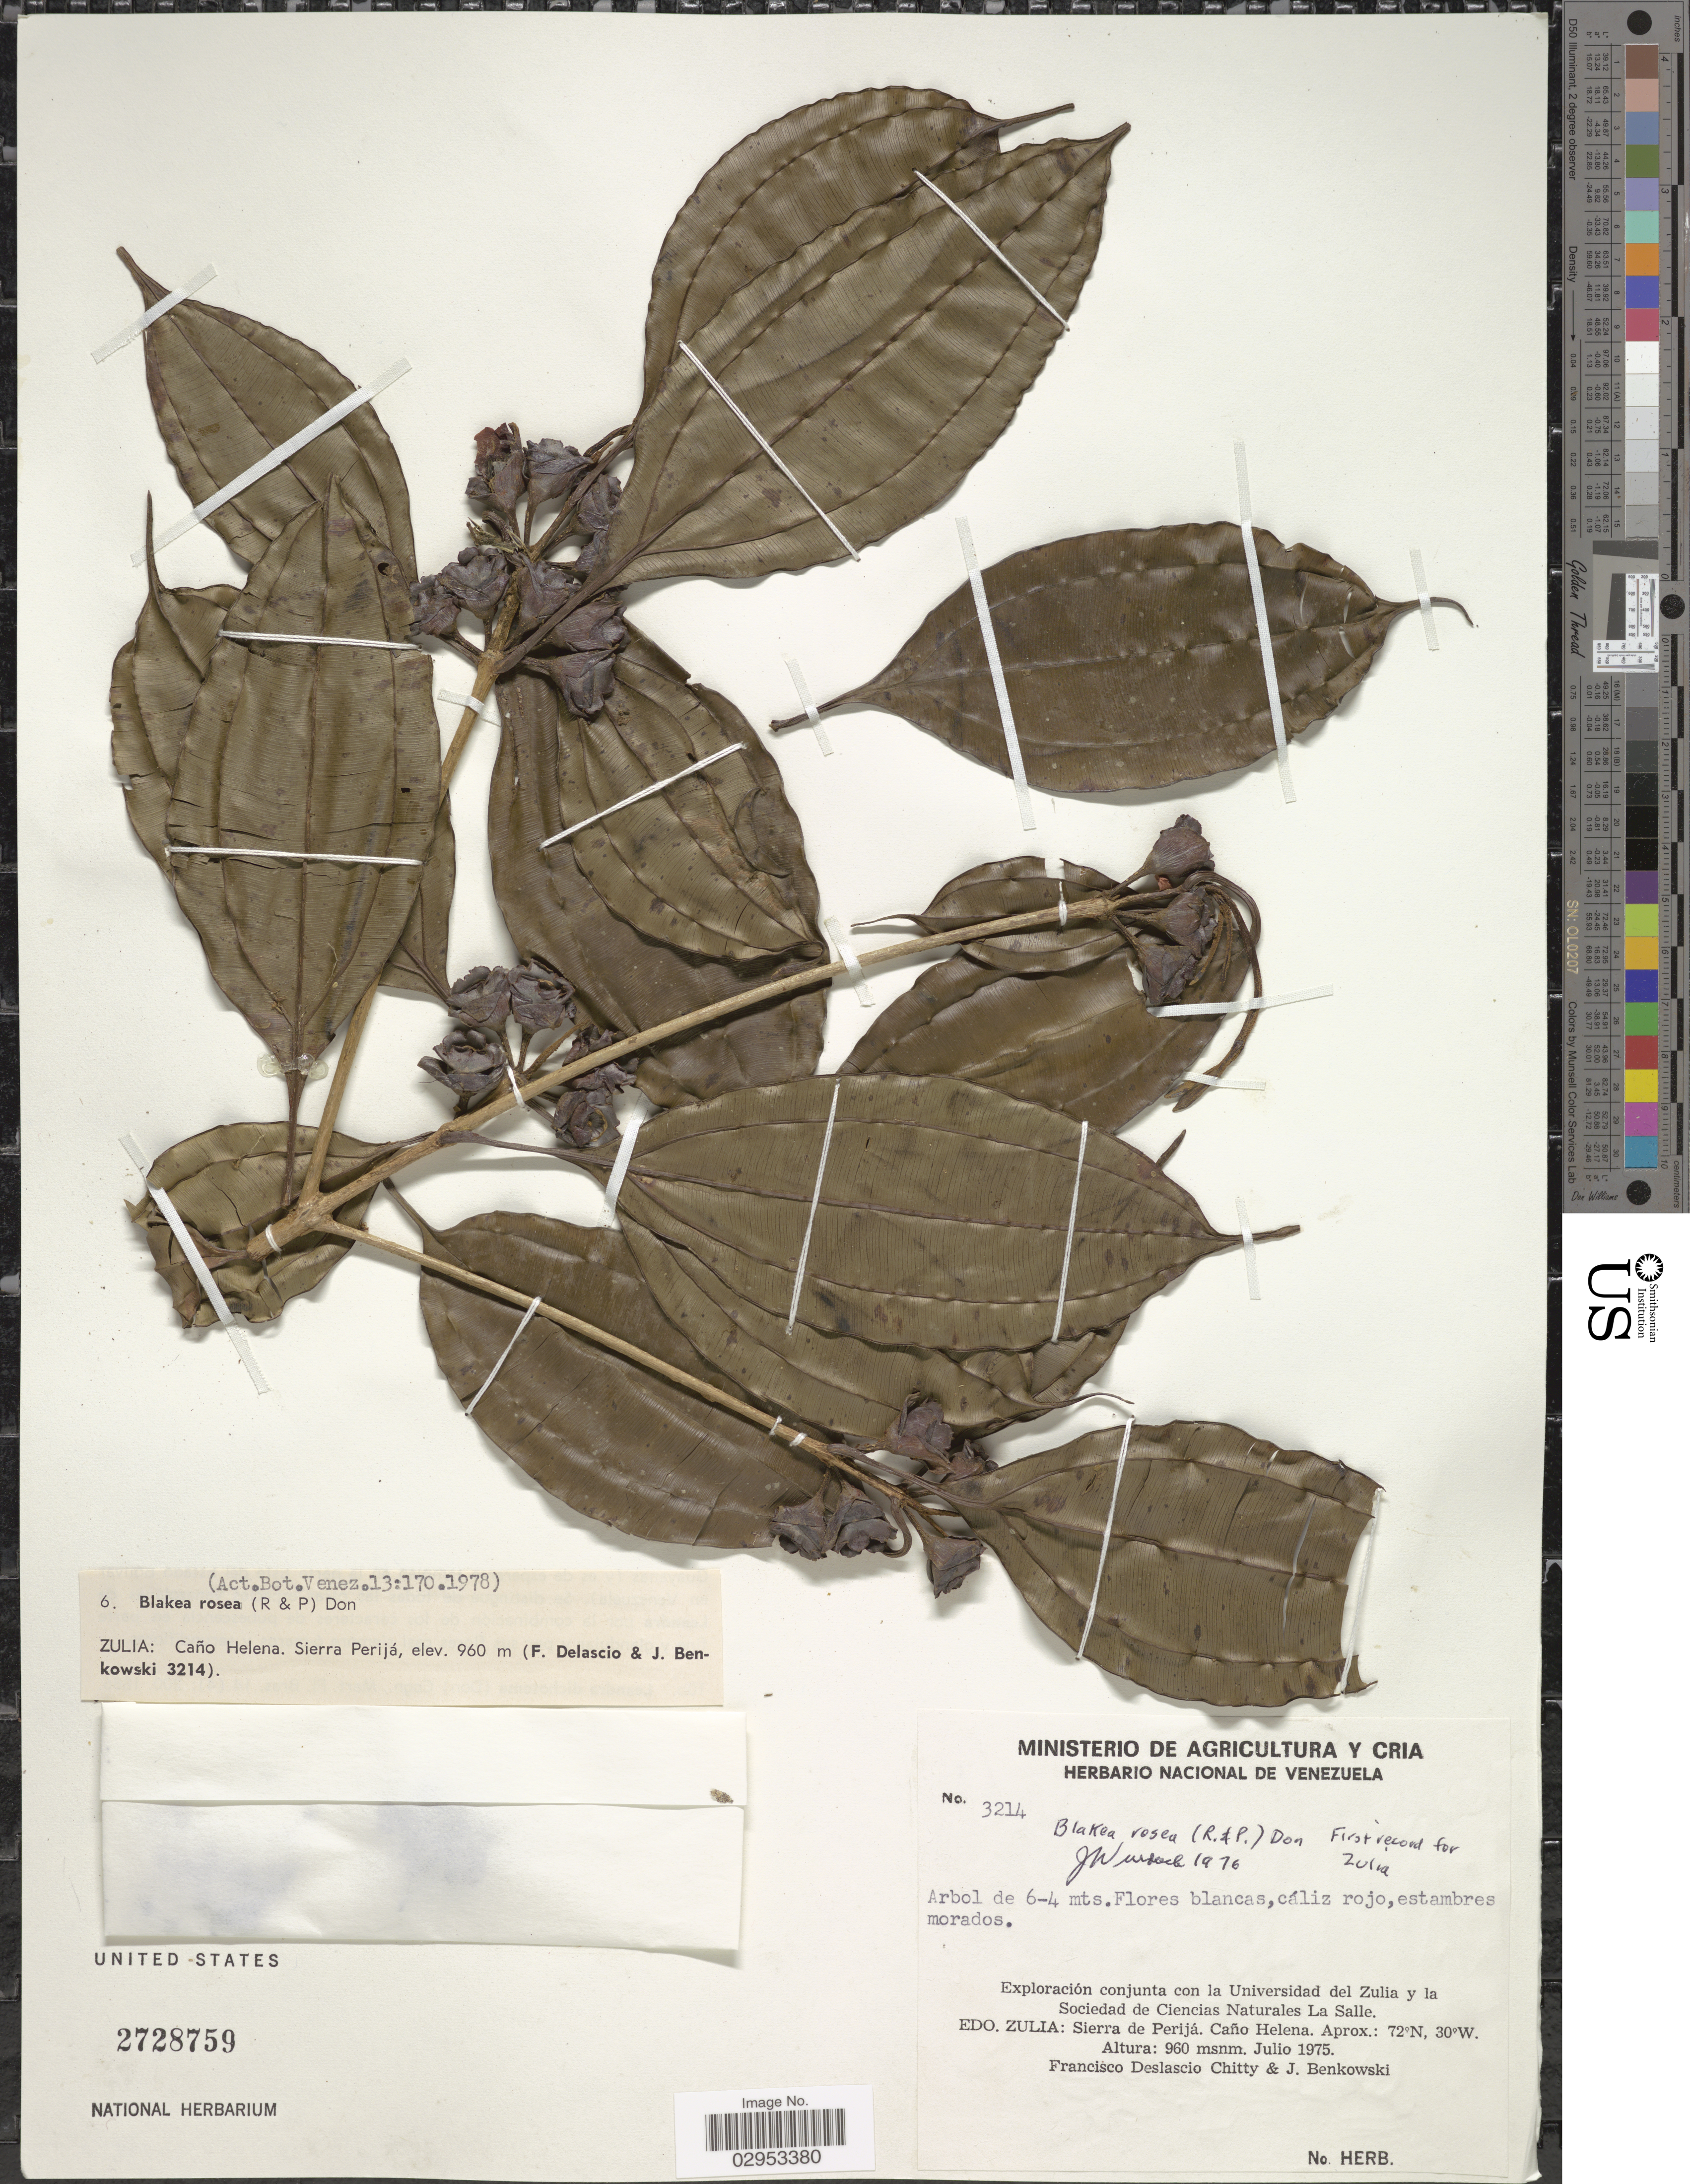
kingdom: Plantae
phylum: Tracheophyta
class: Magnoliopsida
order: Myrtales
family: Melastomataceae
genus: Blakea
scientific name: Blakea rosea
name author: D. Don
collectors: F. Delascio C. & J. Benkowski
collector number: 3214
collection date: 1975-07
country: Venezuela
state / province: Zulia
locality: Sierra de Perijá. Caño Helena.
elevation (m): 960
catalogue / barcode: US 2728759